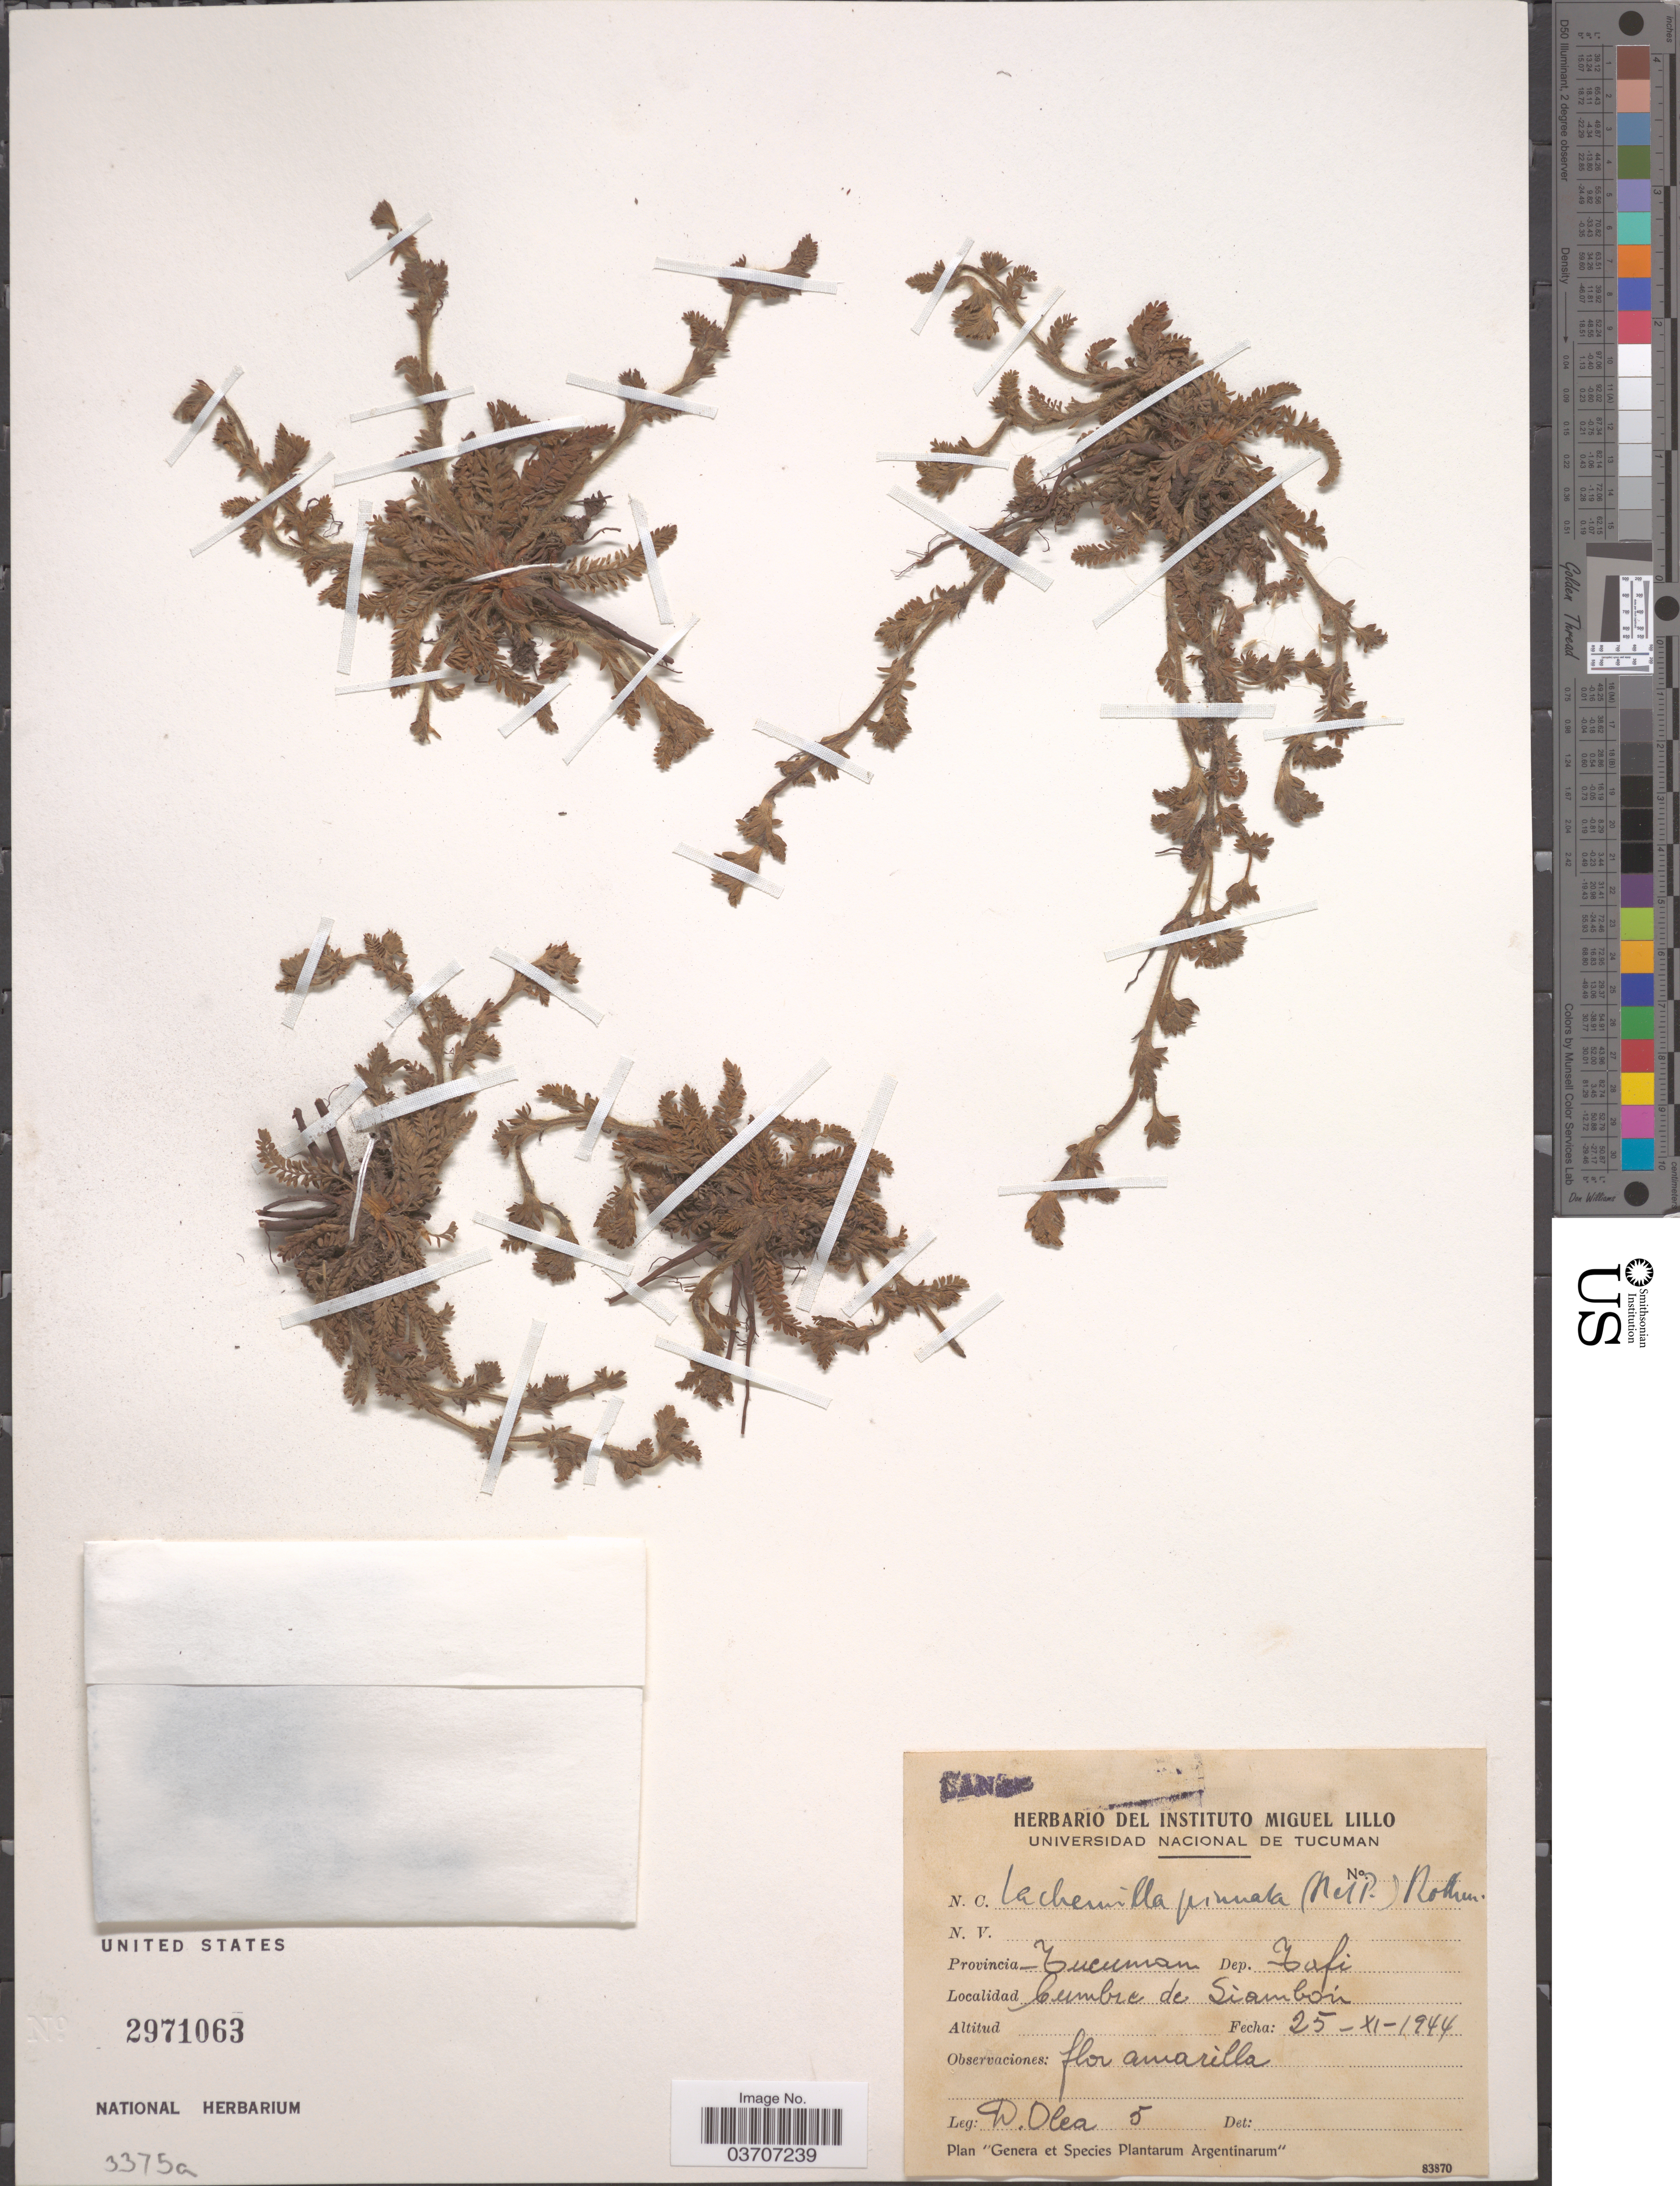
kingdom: Plantae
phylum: Tracheophyta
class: Magnoliopsida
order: Rosales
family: Rosaceae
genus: Lachemilla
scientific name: Lachemilla pinnata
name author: (Ruiz & Pav.) Rothm.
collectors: D. Olea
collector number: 5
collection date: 1944-11-25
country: Argentina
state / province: Tucuman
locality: Dep. Tafi. Cumbre de Siambón.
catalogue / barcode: US 2971063